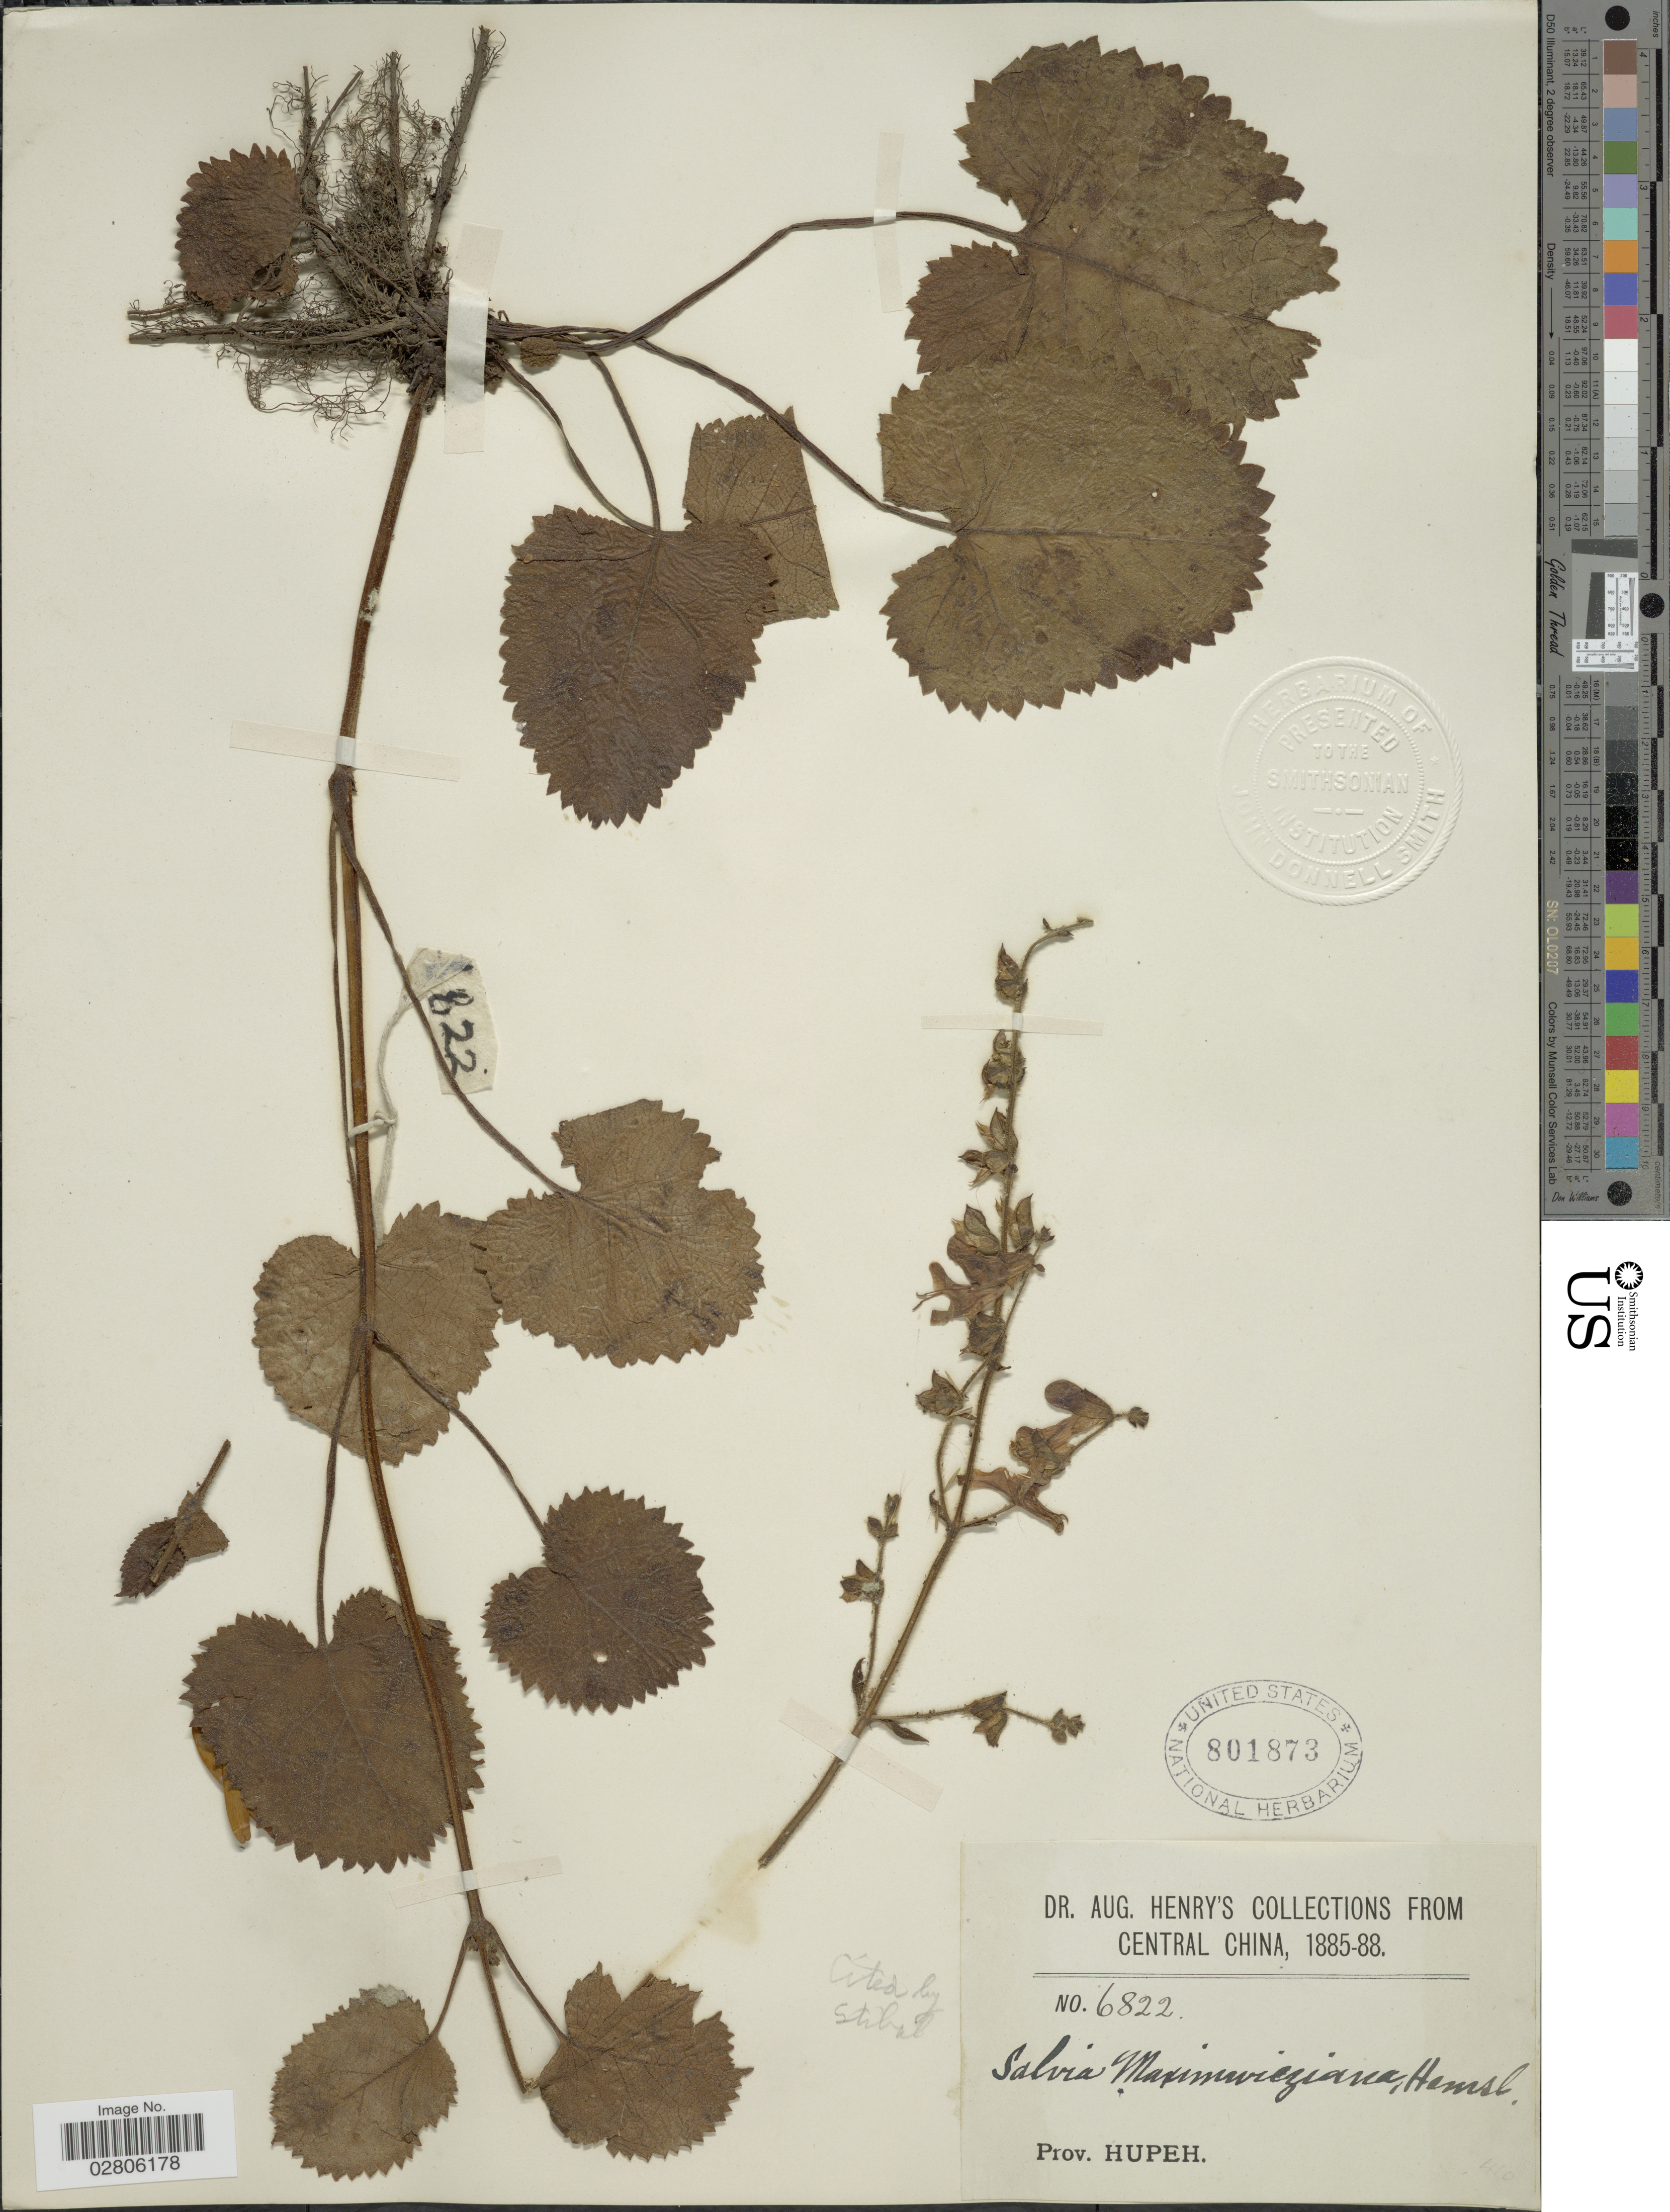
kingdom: Plantae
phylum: Tracheophyta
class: Magnoliopsida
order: Lamiales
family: Lamiaceae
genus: Salvia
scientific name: Salvia maximowicziana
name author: Hemsl.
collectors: A. Henry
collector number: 6822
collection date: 1885/1888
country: China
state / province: Hubei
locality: Central China, Prov. Hupeh.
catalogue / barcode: US 801873